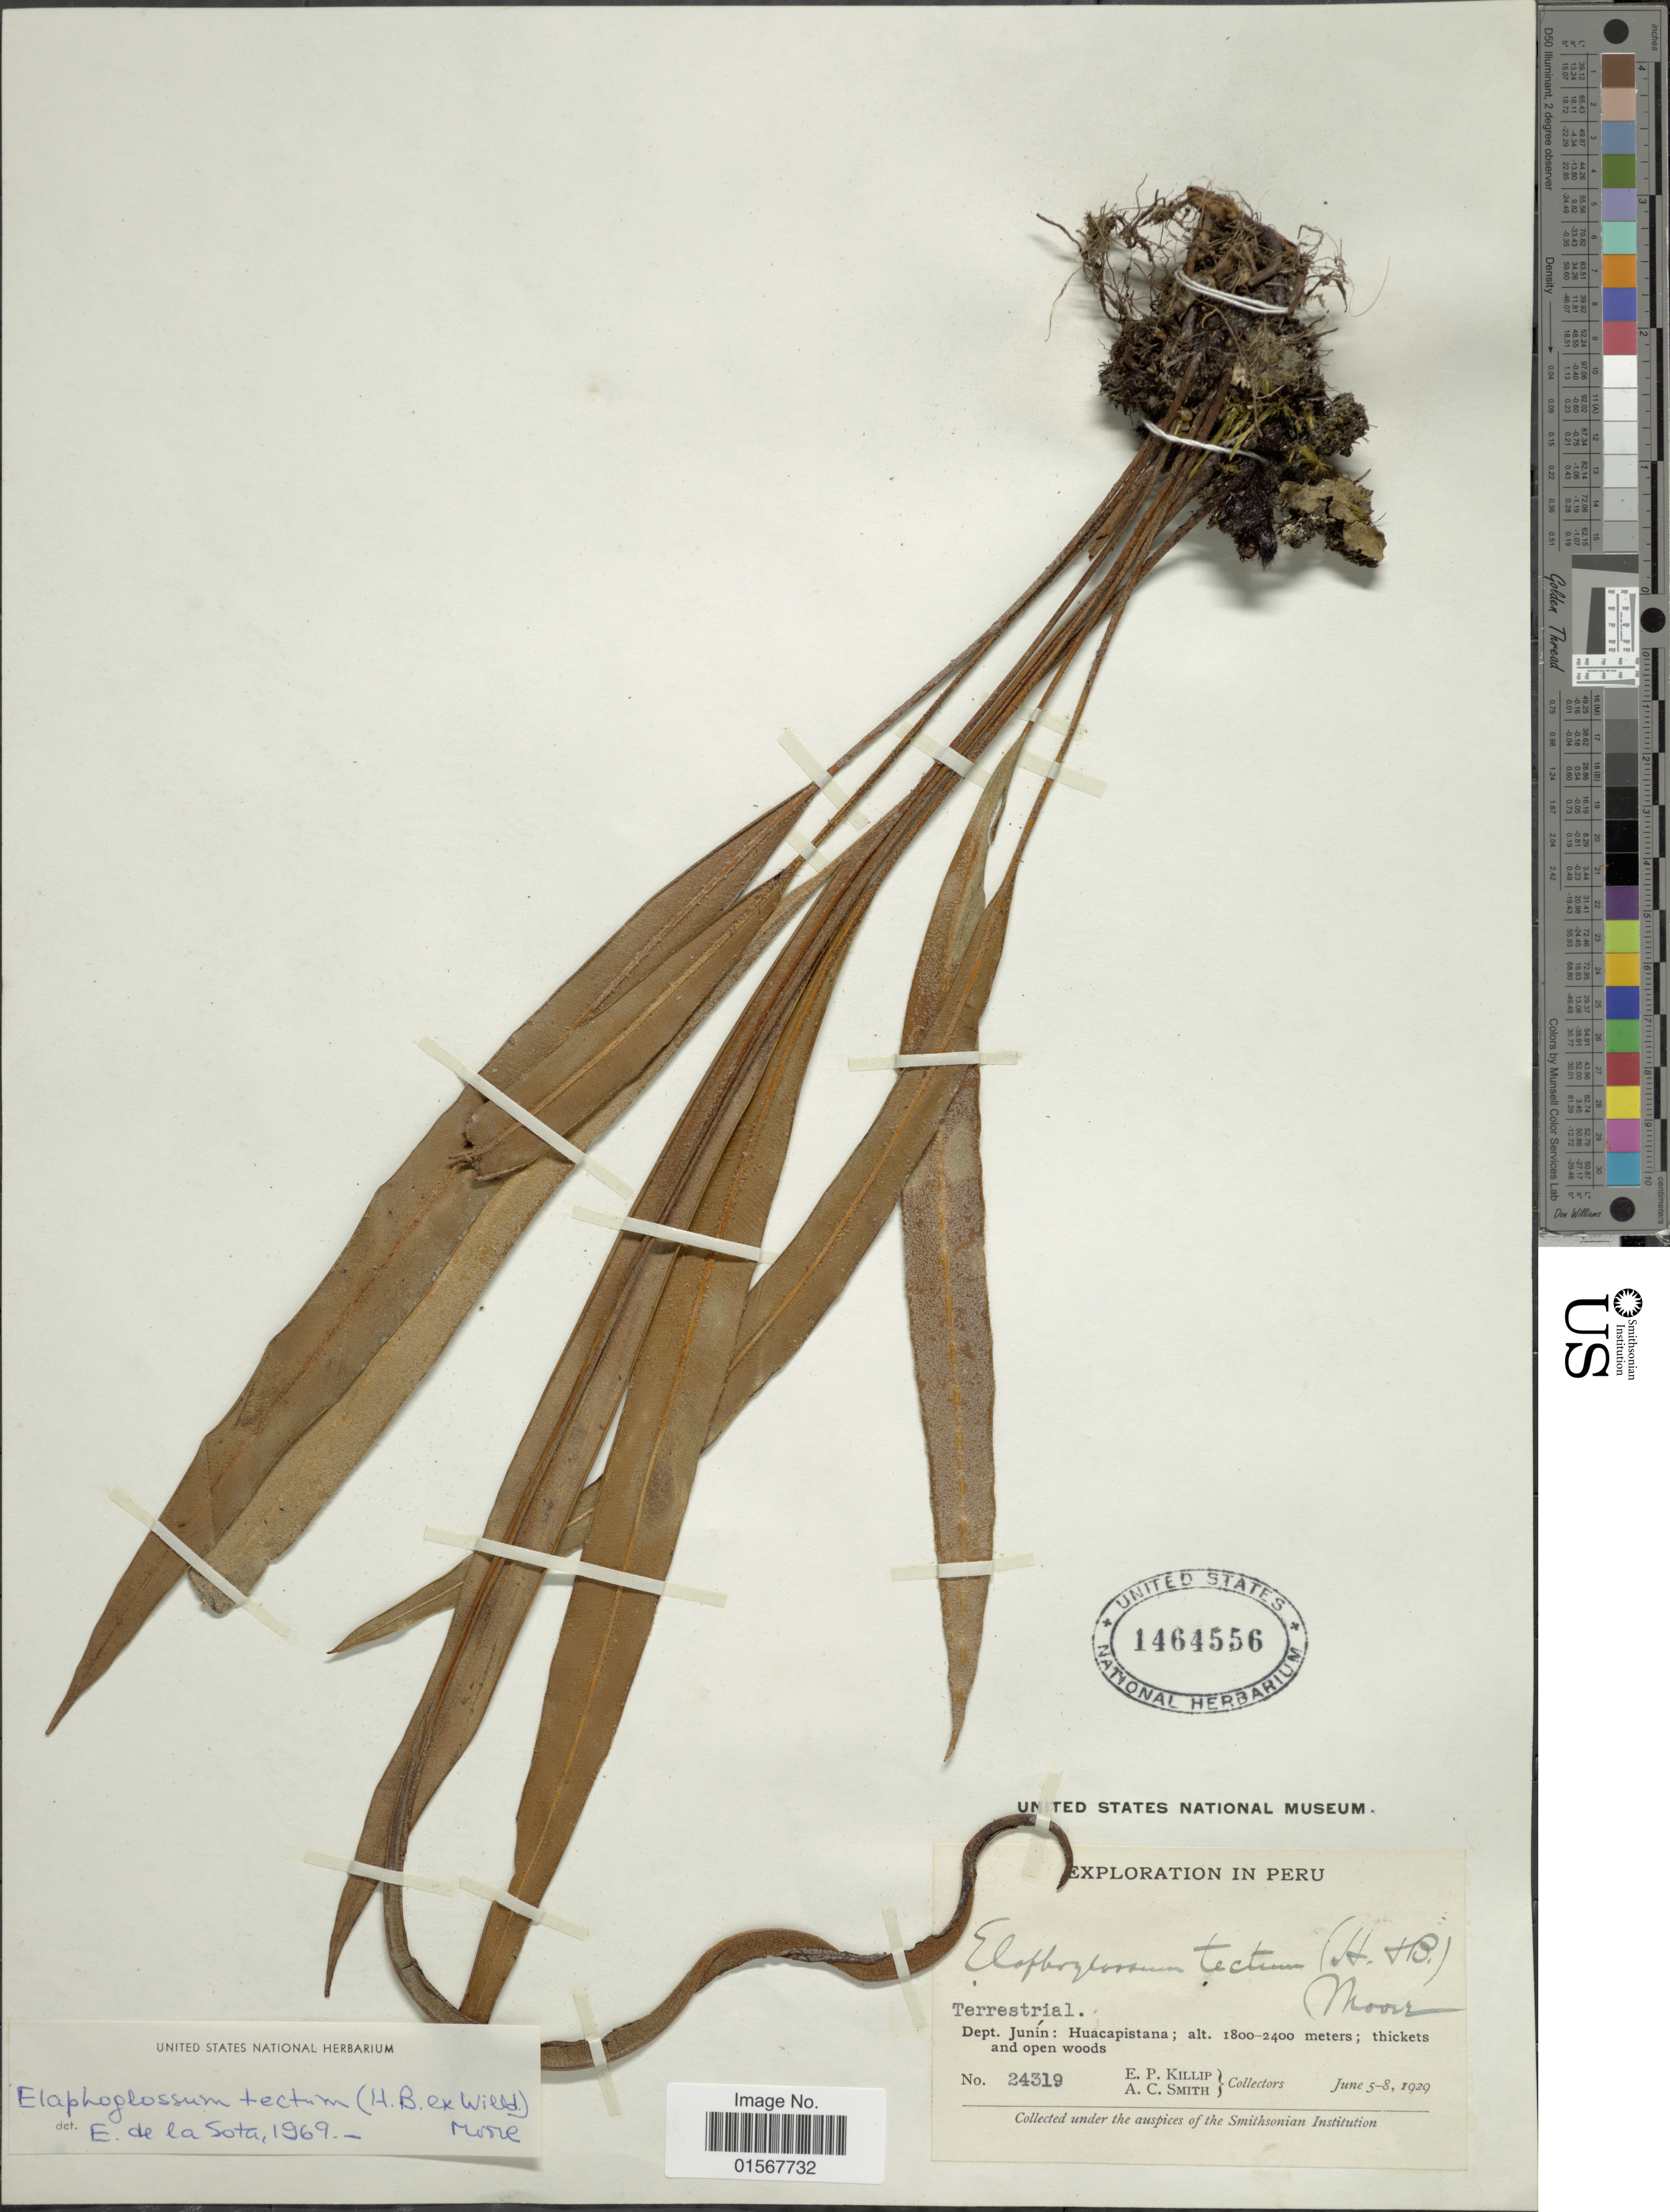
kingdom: Plantae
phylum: Tracheophyta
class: Polypodiopsida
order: Polypodiales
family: Dryopteridaceae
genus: Elaphoglossum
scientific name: Elaphoglossum tectum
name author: (Humb. & Bonpl.) Moore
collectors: E. P. Killip & A. C. Smith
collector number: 24319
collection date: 1929-06-05/1929-06-08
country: Peru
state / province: Junín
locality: Dept. Junin: Huacapistana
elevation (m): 1800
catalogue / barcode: US 1464556